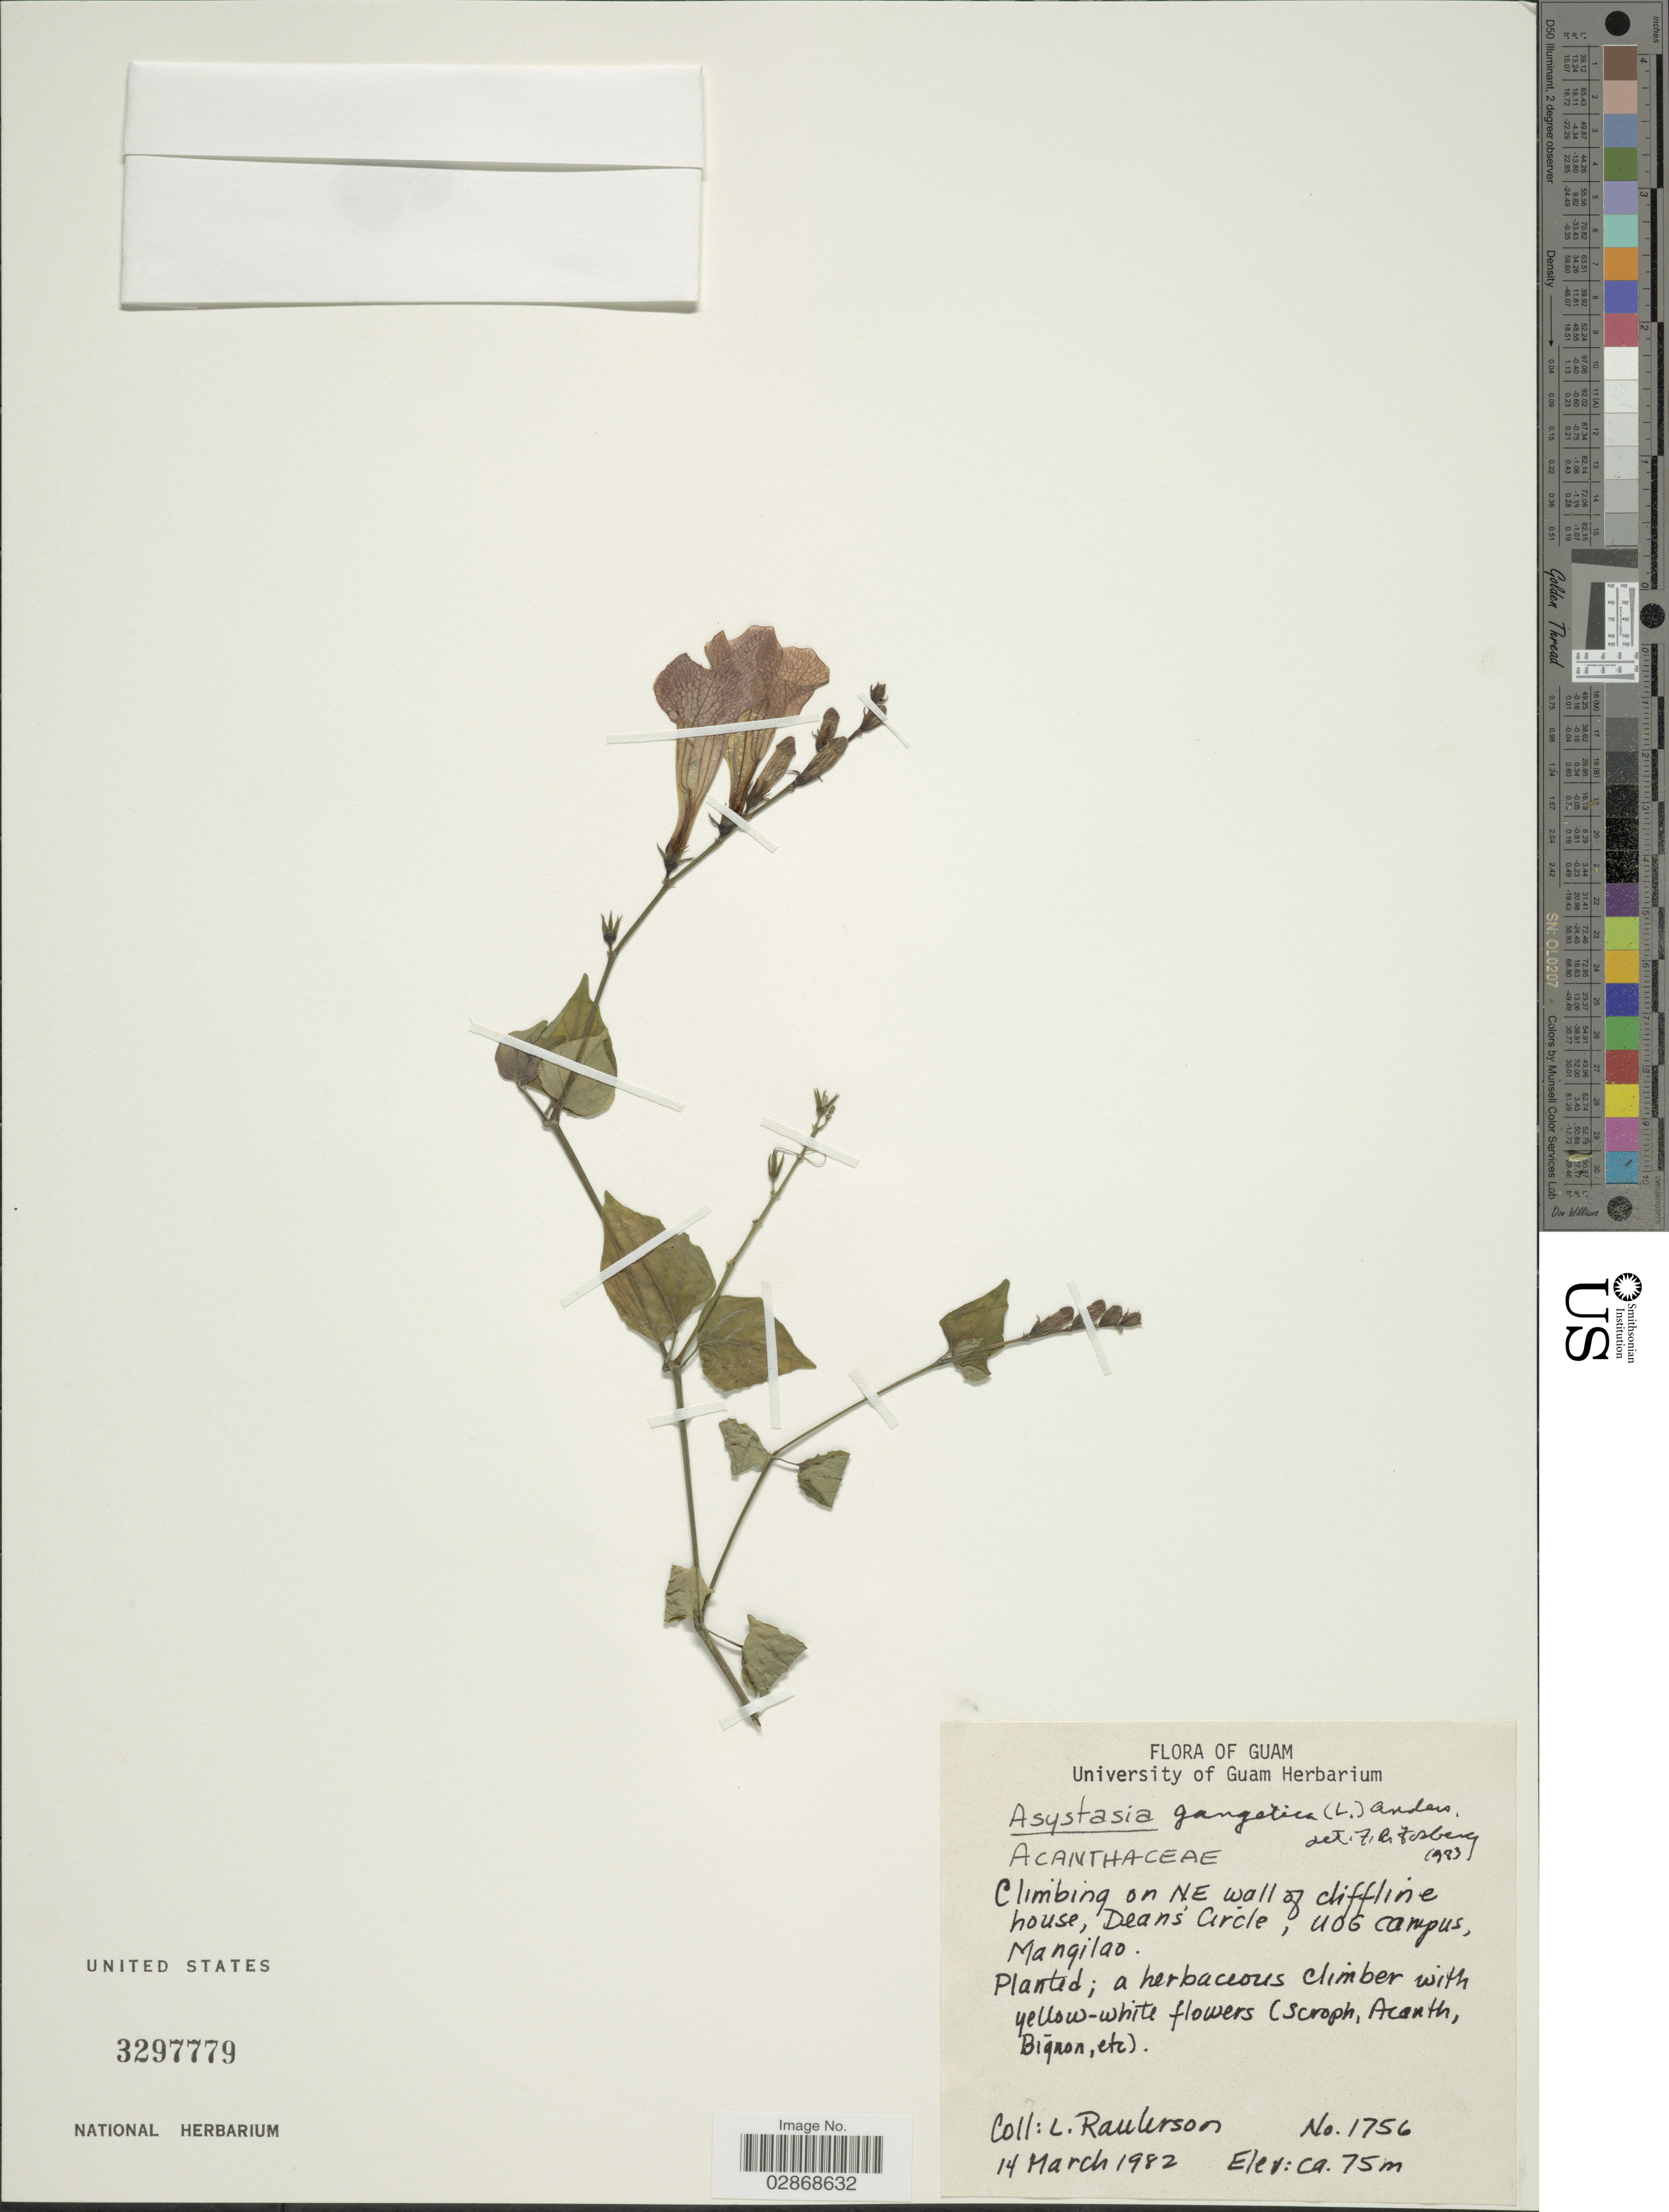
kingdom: Plantae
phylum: Tracheophyta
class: Magnoliopsida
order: Lamiales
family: Acanthaceae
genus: Asystasia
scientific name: Asystasia gangetica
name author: (L.) T. Anderson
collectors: L. Raulerson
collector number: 1756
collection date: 1982-03-14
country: Guam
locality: On NE wall of cliffline house, Dean's Circle, UOG campus, Mangilao.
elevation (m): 75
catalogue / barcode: US 3297779